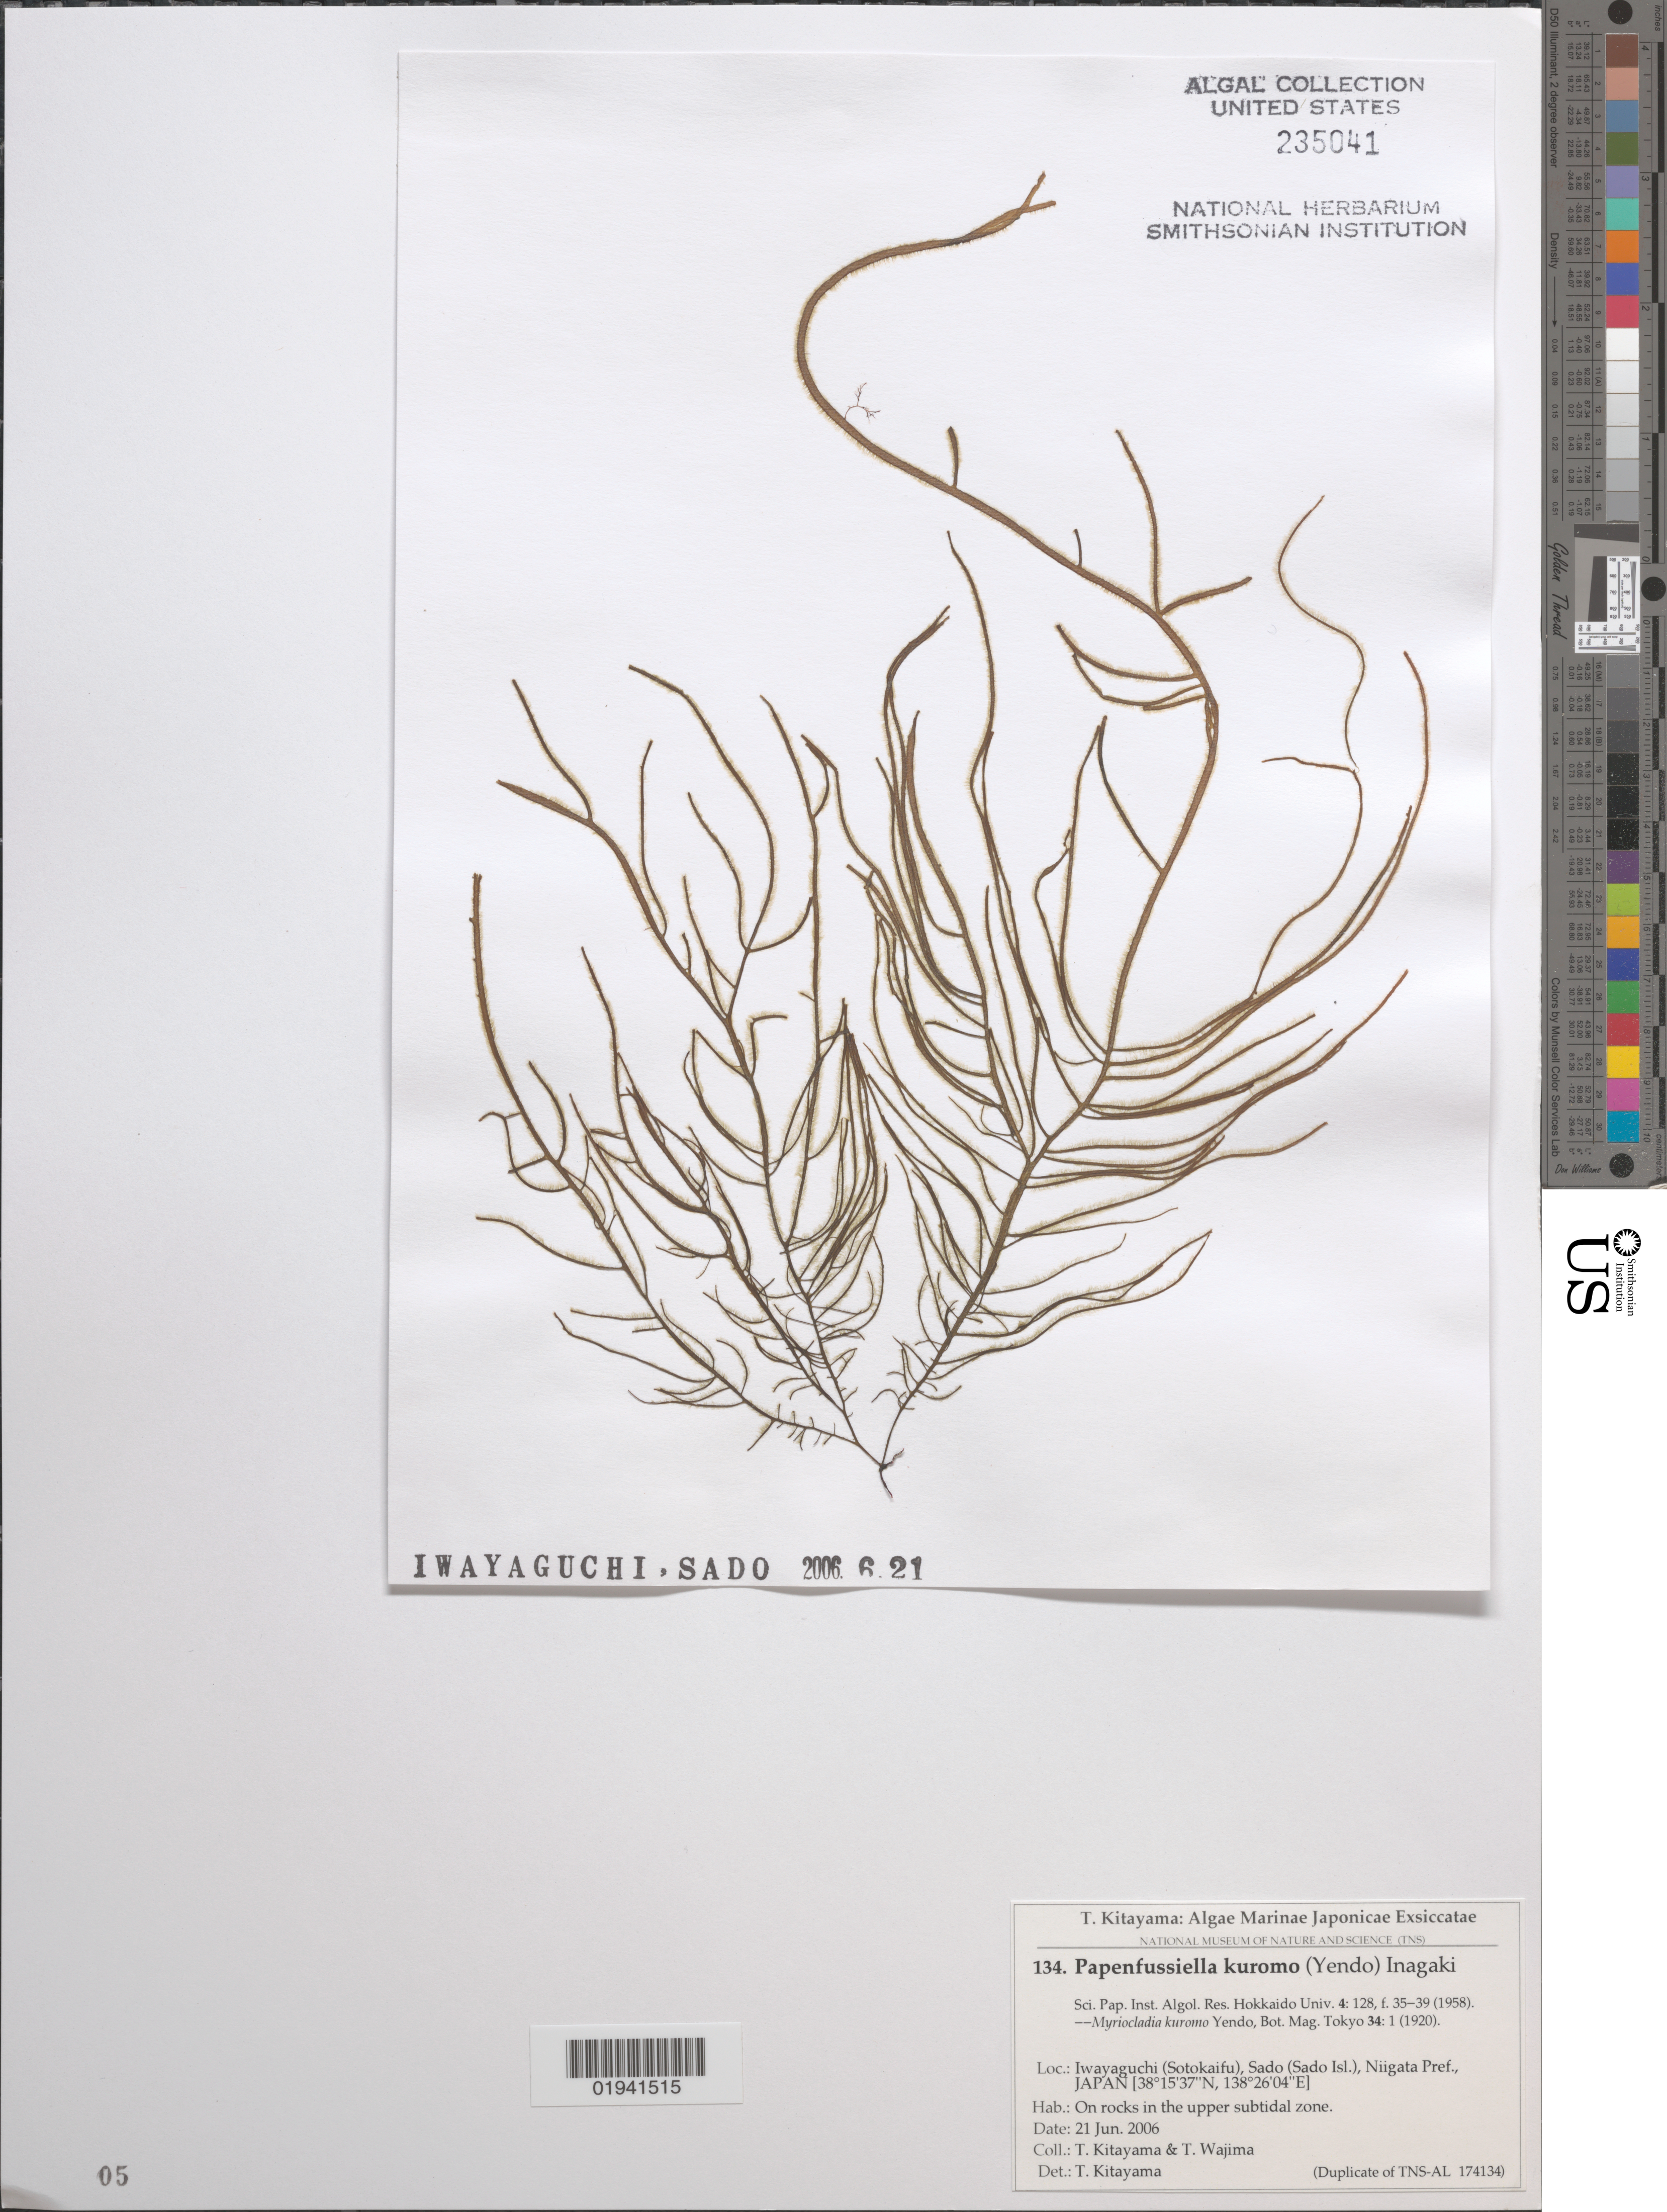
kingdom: Chromista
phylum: Ochrophyta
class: Phaeophyceae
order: Ectocarpales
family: Chordariaceae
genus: Papenfussiella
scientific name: Papenfussiella kuromo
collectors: T. Kitayama & T. Wajima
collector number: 134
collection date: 2006-06-21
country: Japan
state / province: Niigata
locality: Iwayaguchi (Sotokaifu), Sado (Sado Isl.), Niigata Pref.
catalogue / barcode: US 235041